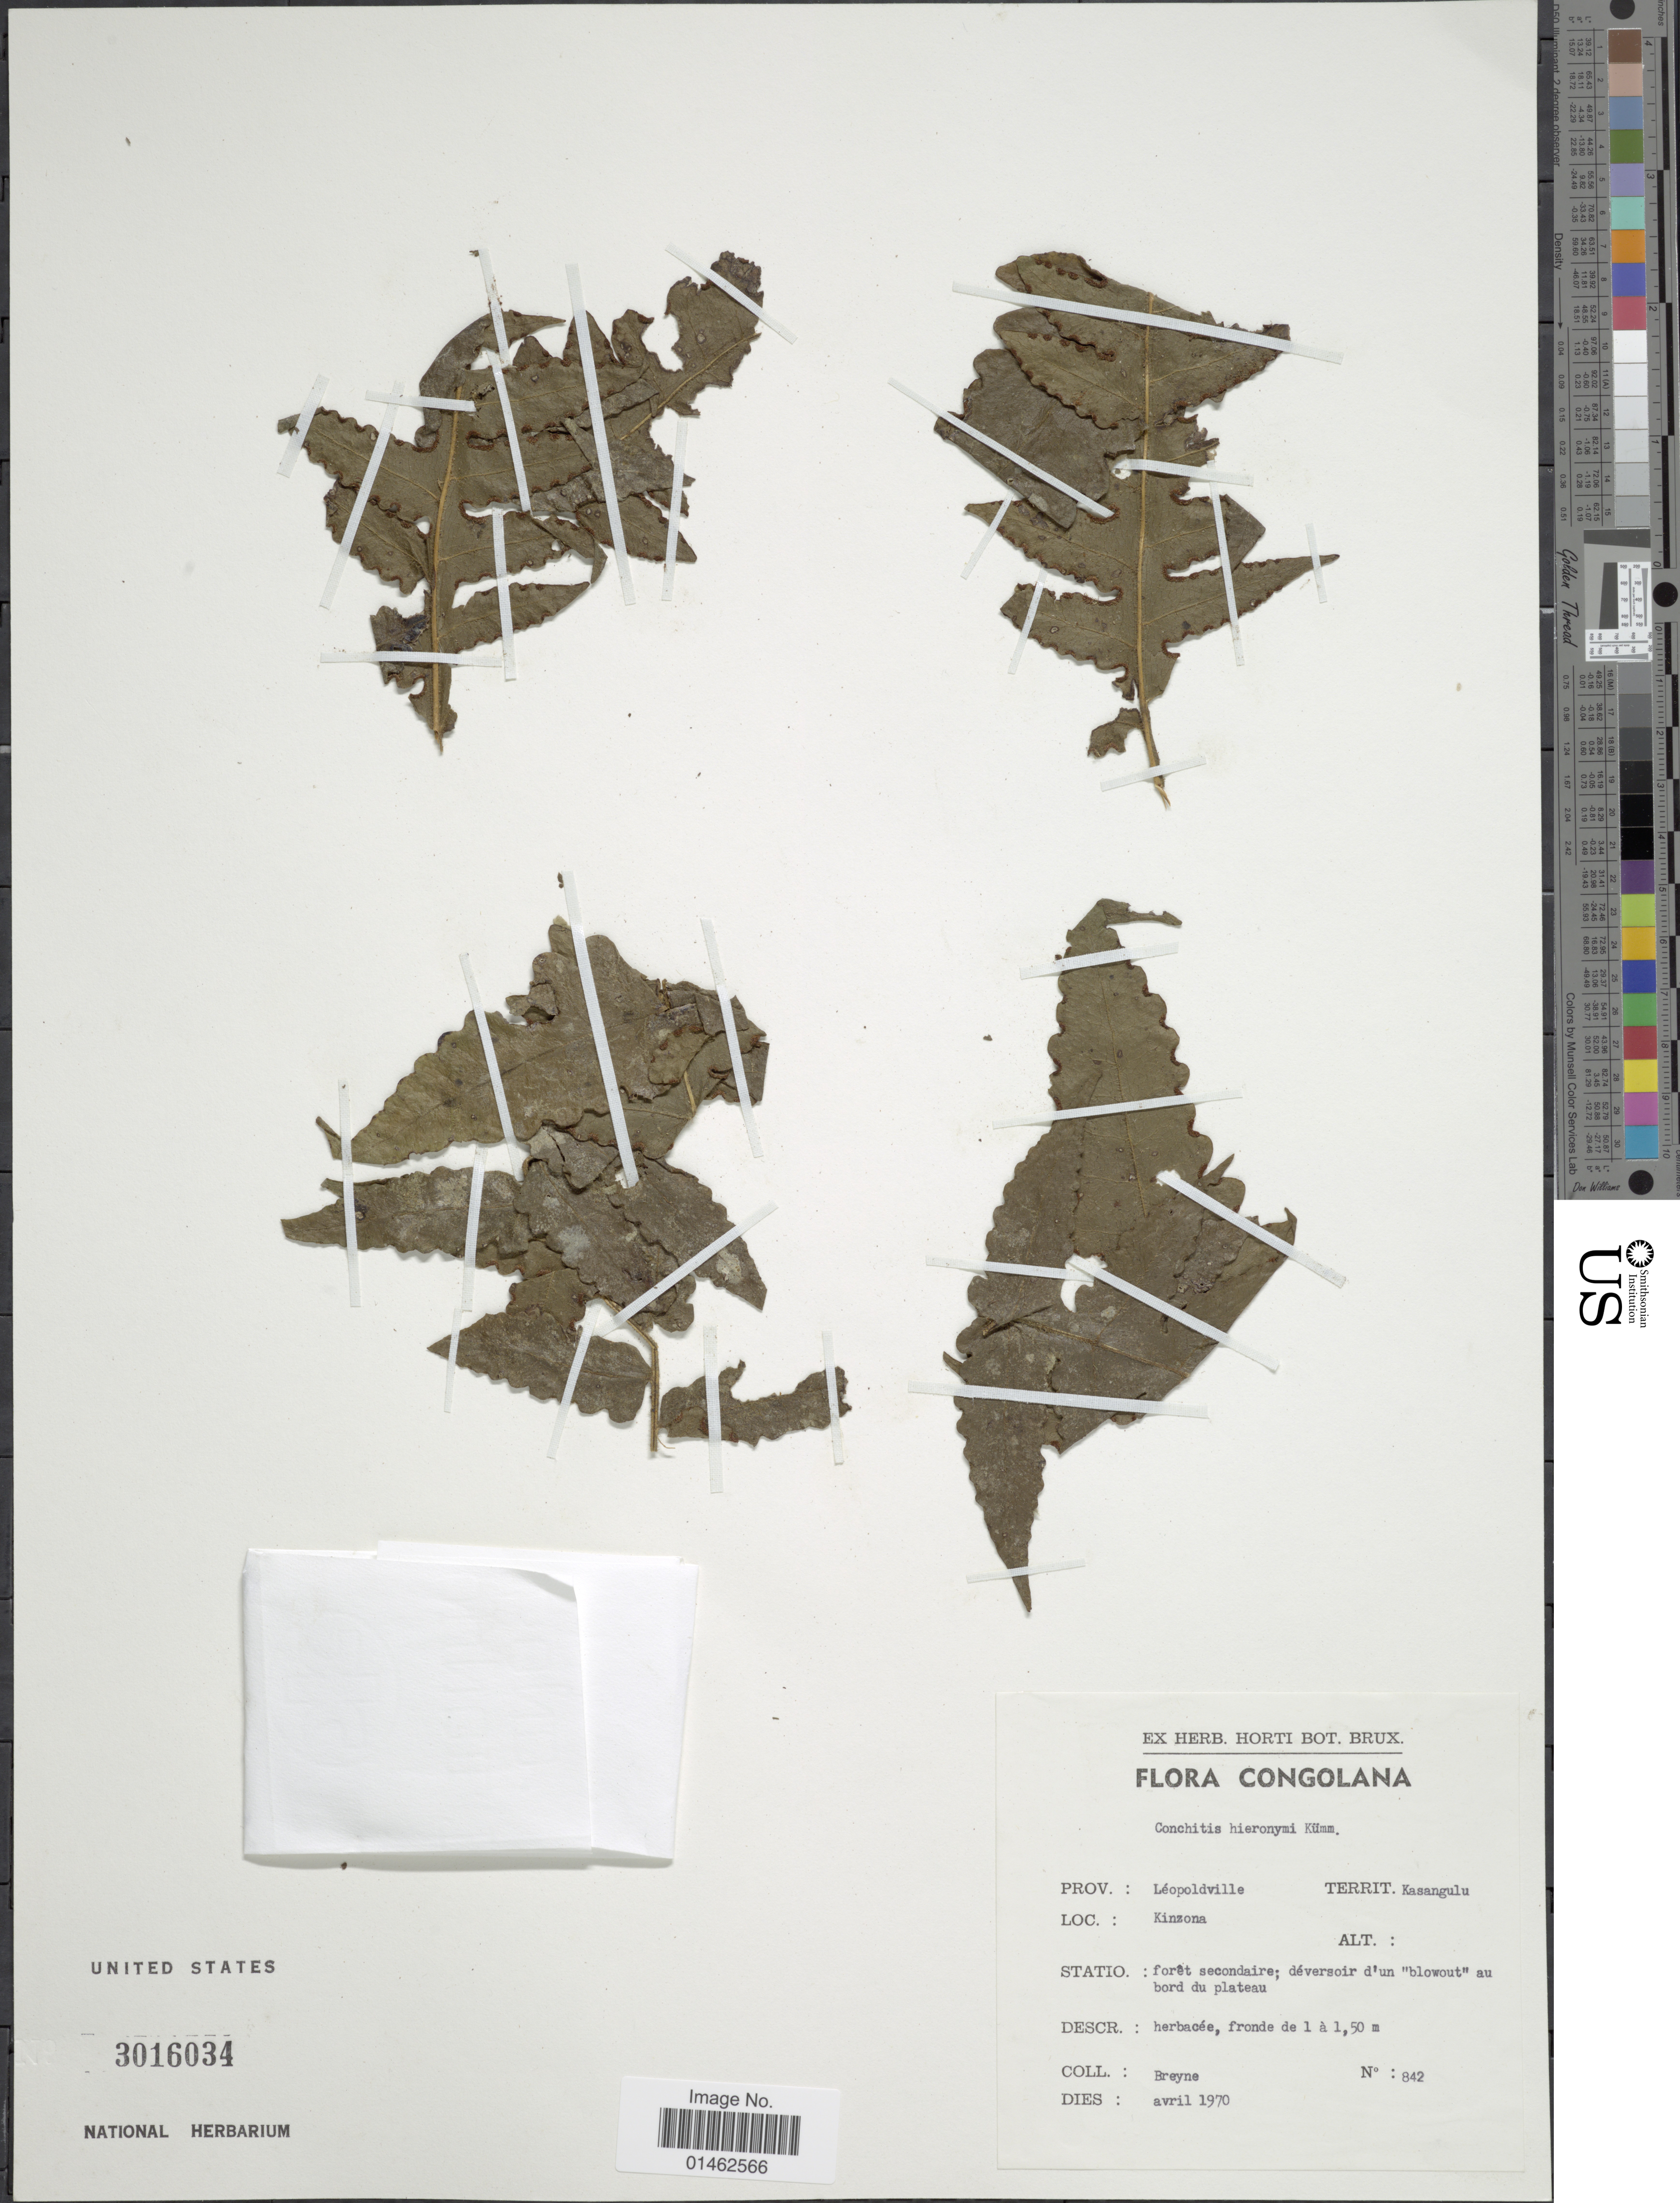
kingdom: Plantae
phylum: Tracheophyta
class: Polypodiopsida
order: Polypodiales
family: Dennstaedtiaceae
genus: Blotiella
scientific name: Blotiella hieronymi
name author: (Kummerle) Pic. Serm.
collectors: Breyne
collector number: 842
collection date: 1970-04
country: Congo, Democratic Republic of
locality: Prov. Léopoldville, Territ. Kasangulu, Kinzona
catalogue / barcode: US 3016034